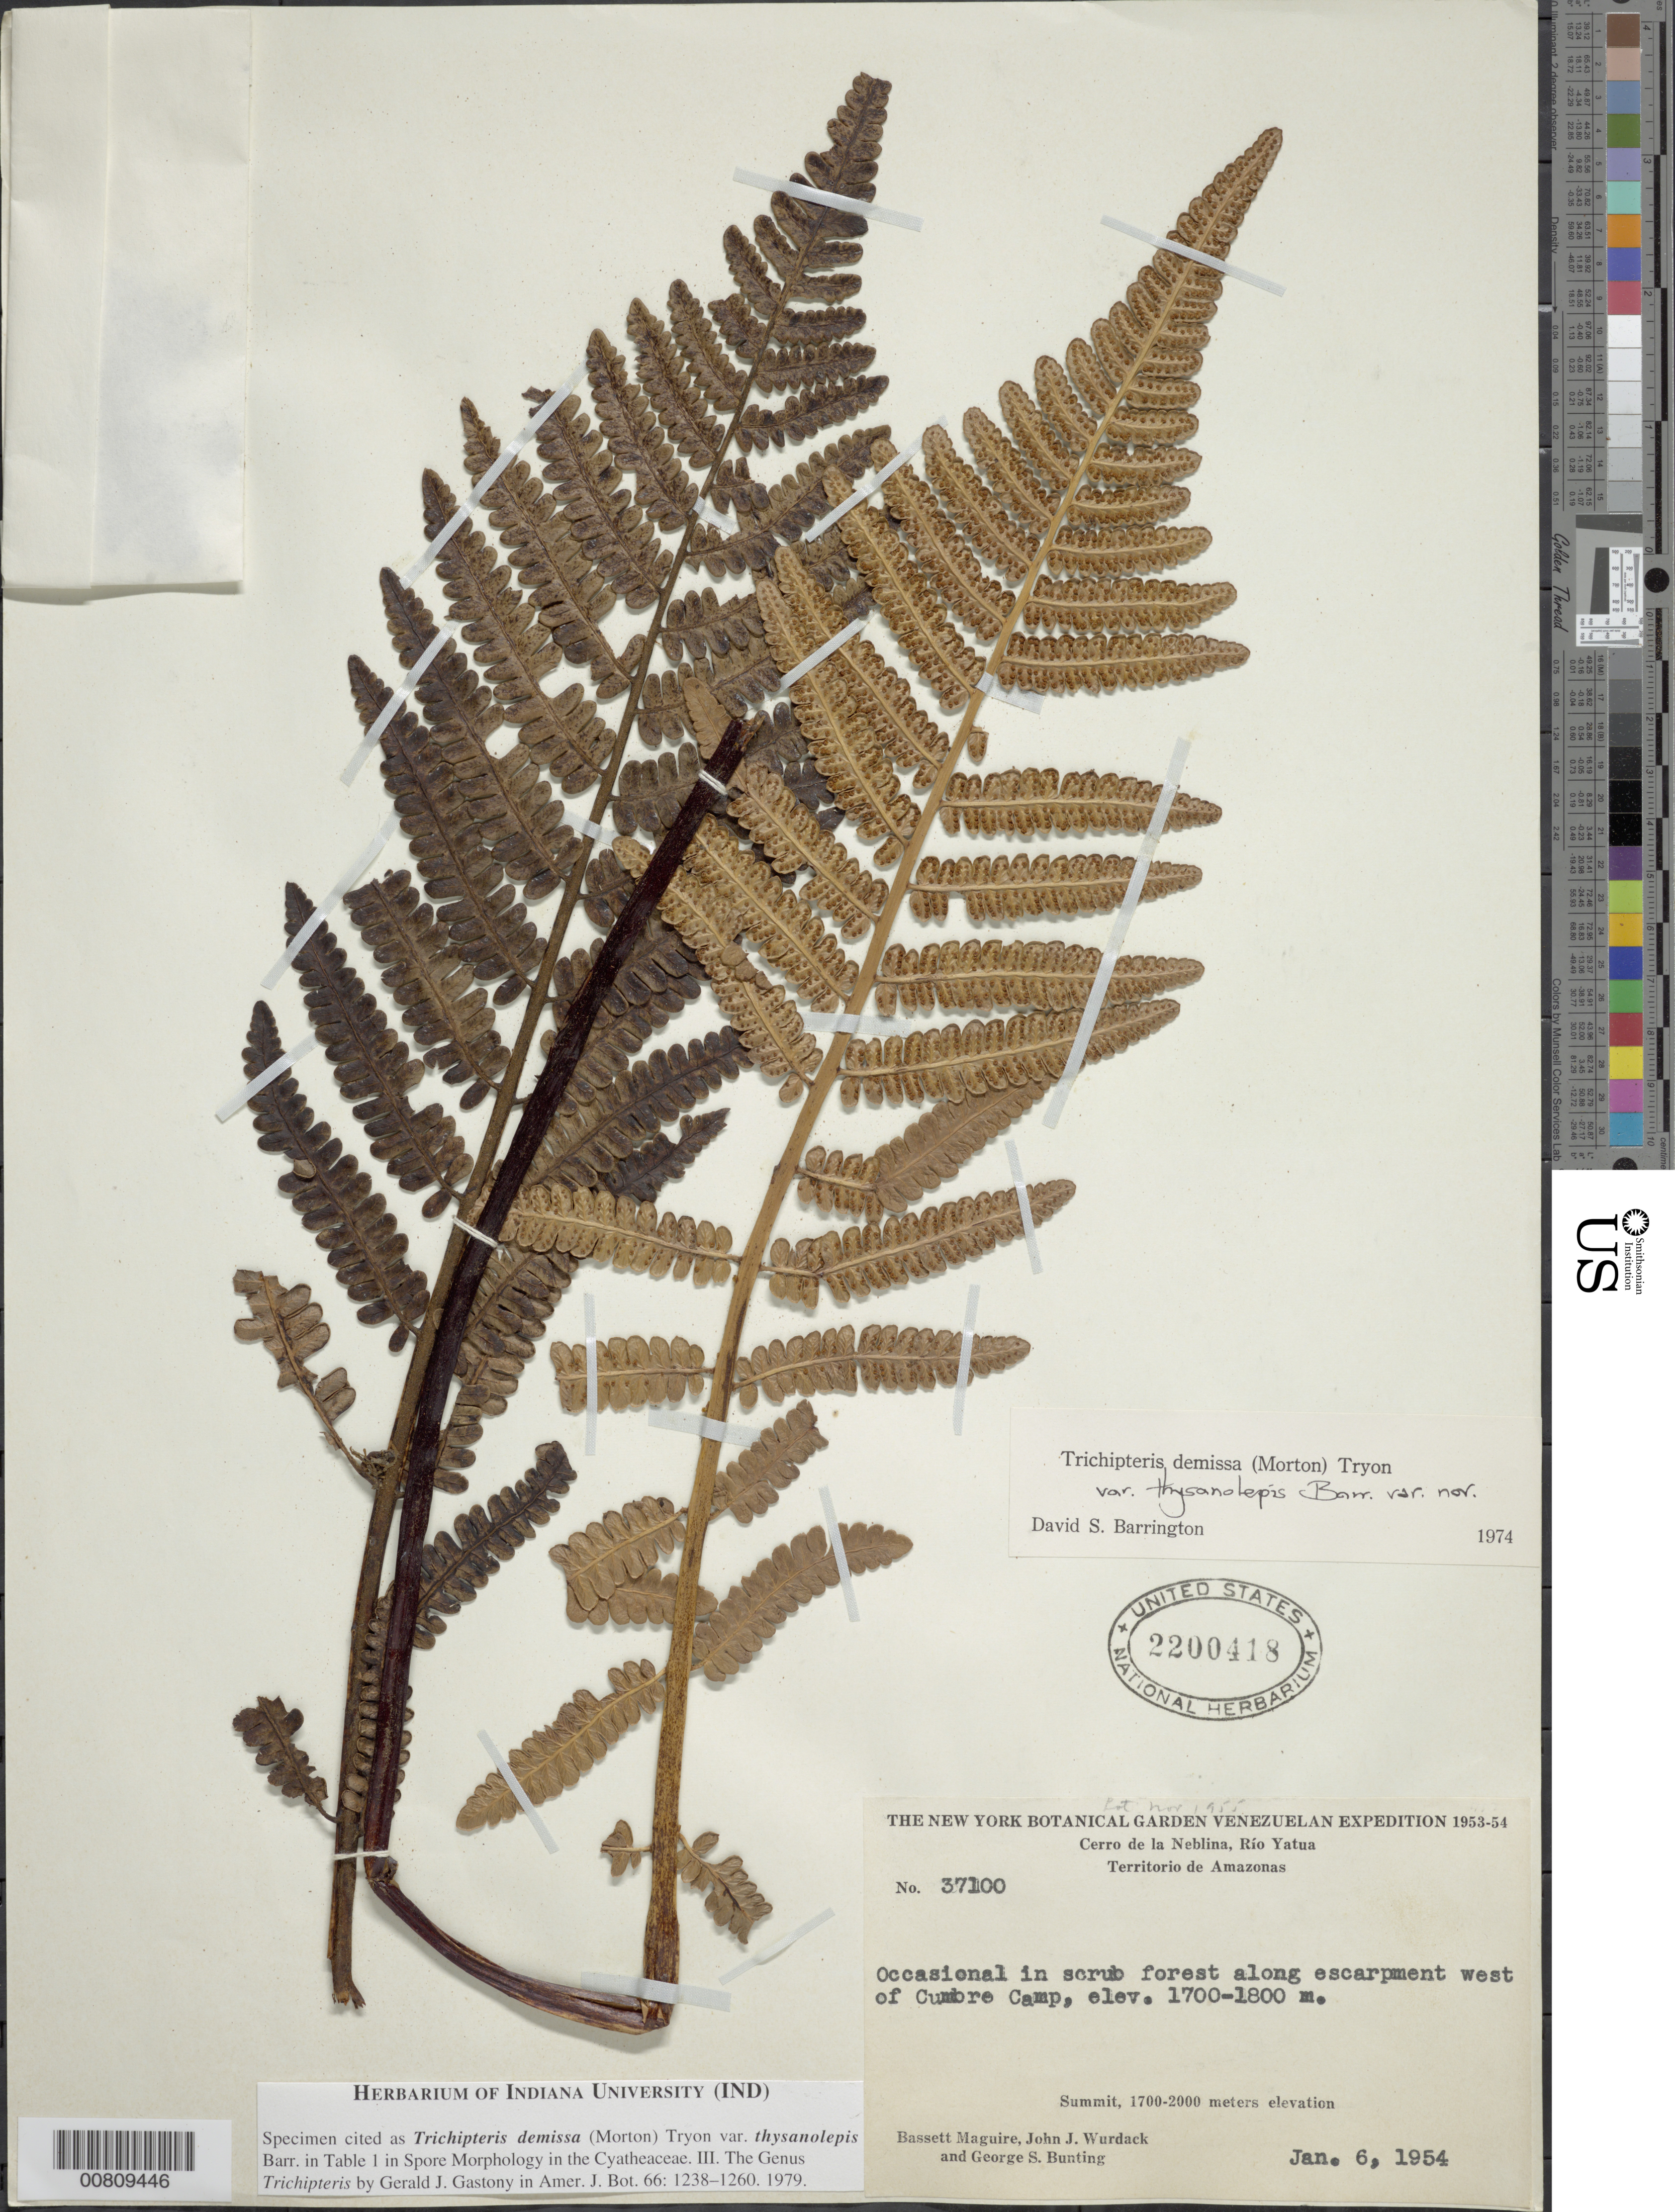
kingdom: Plantae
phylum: Tracheophyta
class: Polypodiopsida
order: Cyatheales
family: Cyatheaceae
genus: Cyathea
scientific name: Cyathea demissa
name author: (C.V. Morton) A.R. Sm. ex Lellinger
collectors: B. Maguire, J. J. Wurdack & G. S. Bunting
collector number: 37100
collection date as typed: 6-Jan-54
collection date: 1954-01-06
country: Venezuela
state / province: Amazonas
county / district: Río Negro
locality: Cerro de la Neblina, Río Yatua, W of Cumbre Camp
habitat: Scrub forest along escarpment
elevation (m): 1700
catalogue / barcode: US 2200418